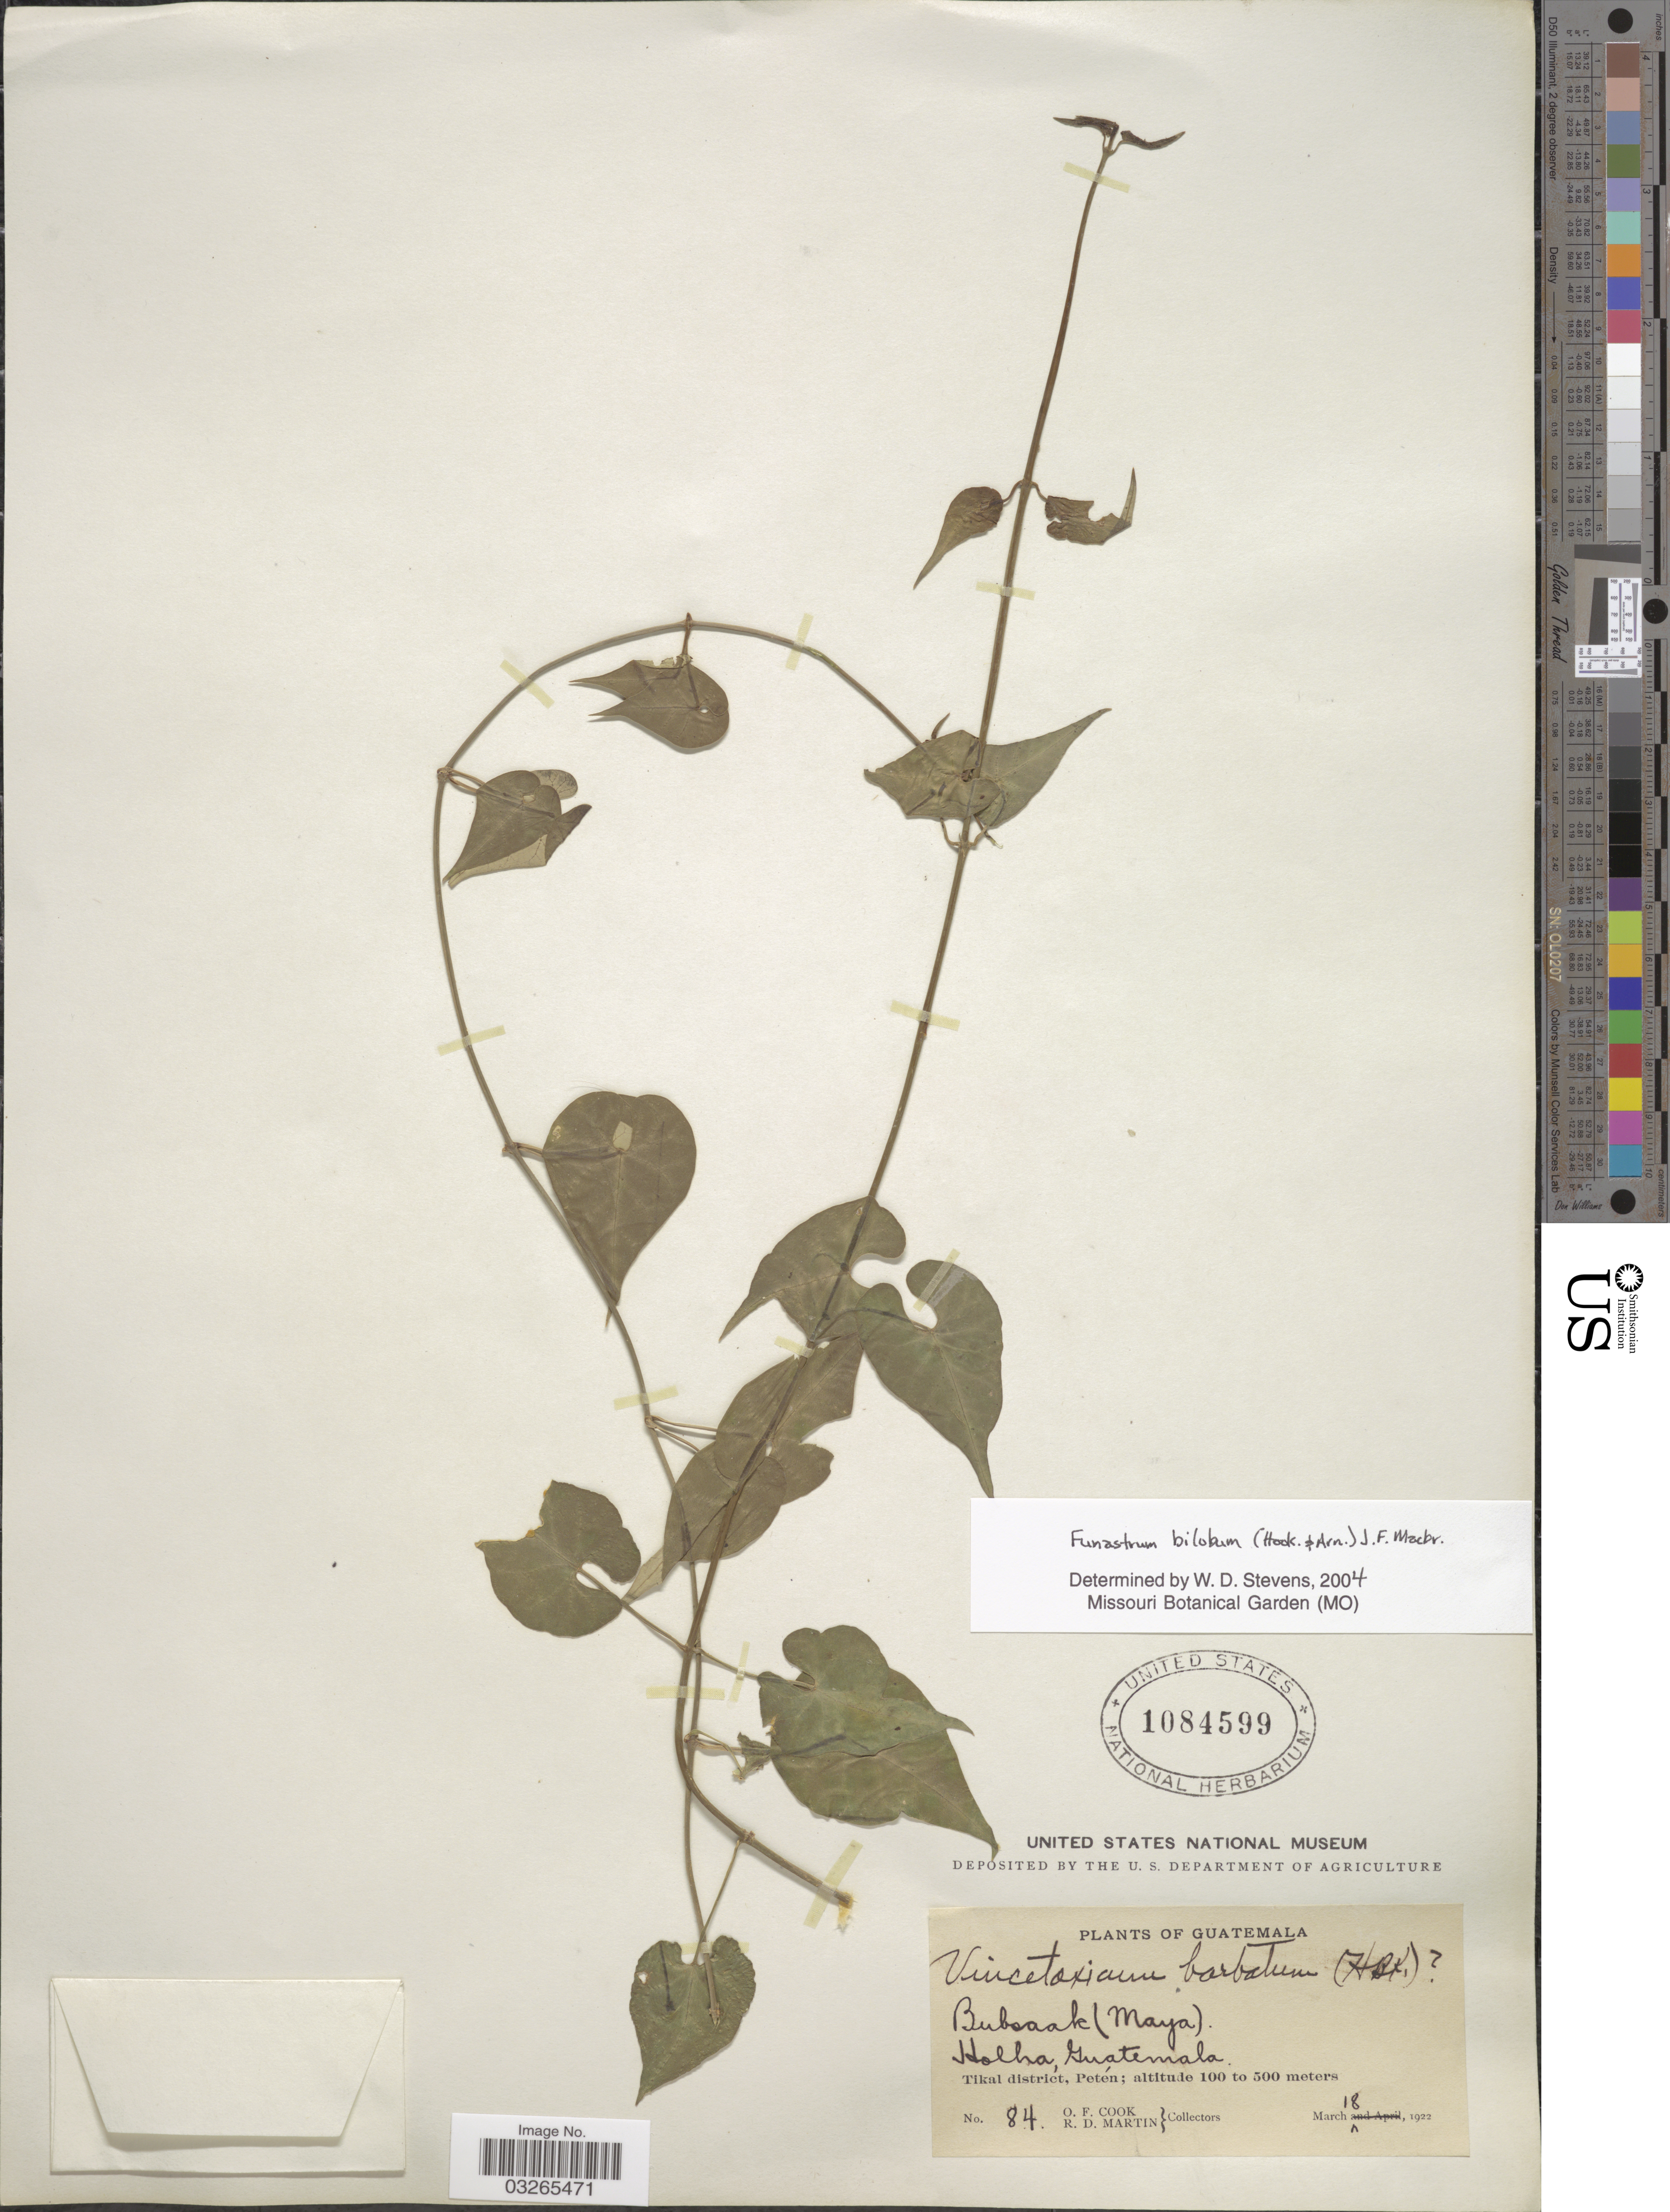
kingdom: Plantae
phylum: Tracheophyta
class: Magnoliopsida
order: Gentianales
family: Apocynaceae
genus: Sarcostemma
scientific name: Sarcostemma bilobum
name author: Hook. & Arn.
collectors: O. F. Cook & R. D. Martin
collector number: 84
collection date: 1922-03-18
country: Guatemala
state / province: El Petén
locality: Bubsaak (Maya). Holha. Tikal district, Petén.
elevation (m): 100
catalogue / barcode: US 1084599